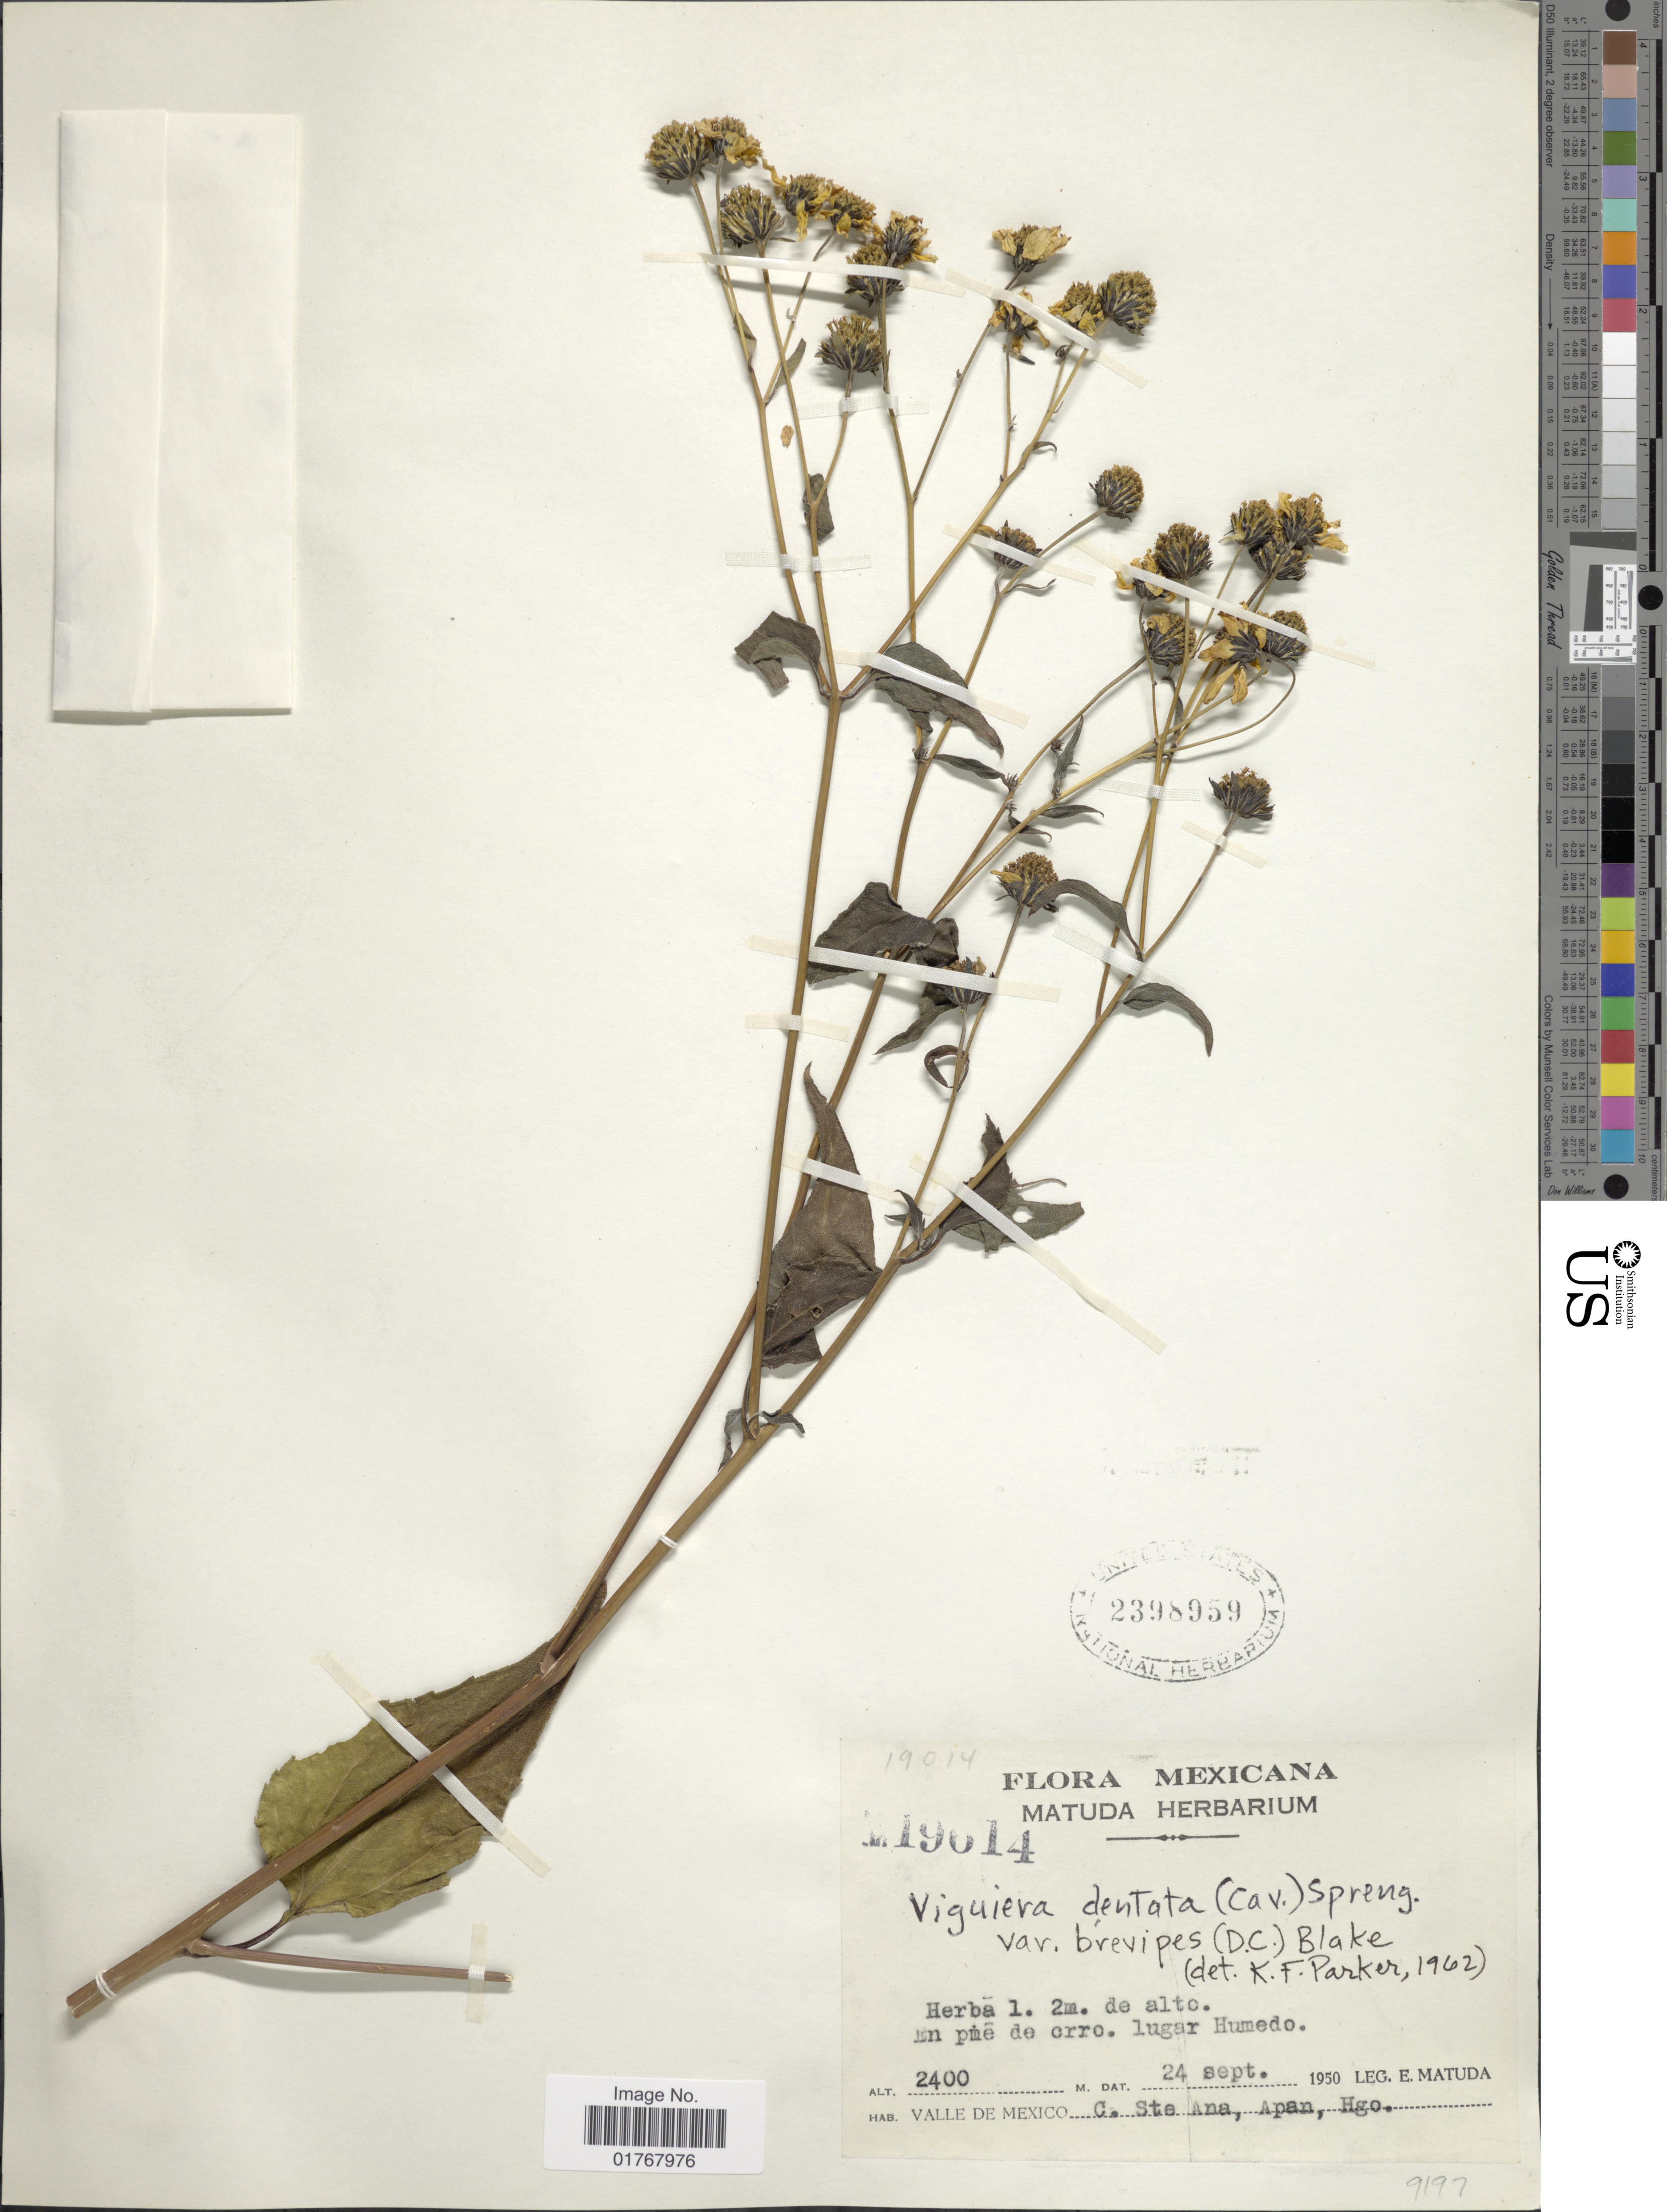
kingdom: Plantae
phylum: Tracheophyta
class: Magnoliopsida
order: Asterales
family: Asteraceae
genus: Viguiera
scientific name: Viguiera dentata var. brevipes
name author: (DC.) S.F. Blake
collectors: E. Matuda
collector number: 19614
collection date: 1950-09-24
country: Mexico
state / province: Hidalgo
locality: Valle de Mexico C. ta Ana, Apan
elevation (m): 2400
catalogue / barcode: US 2398959